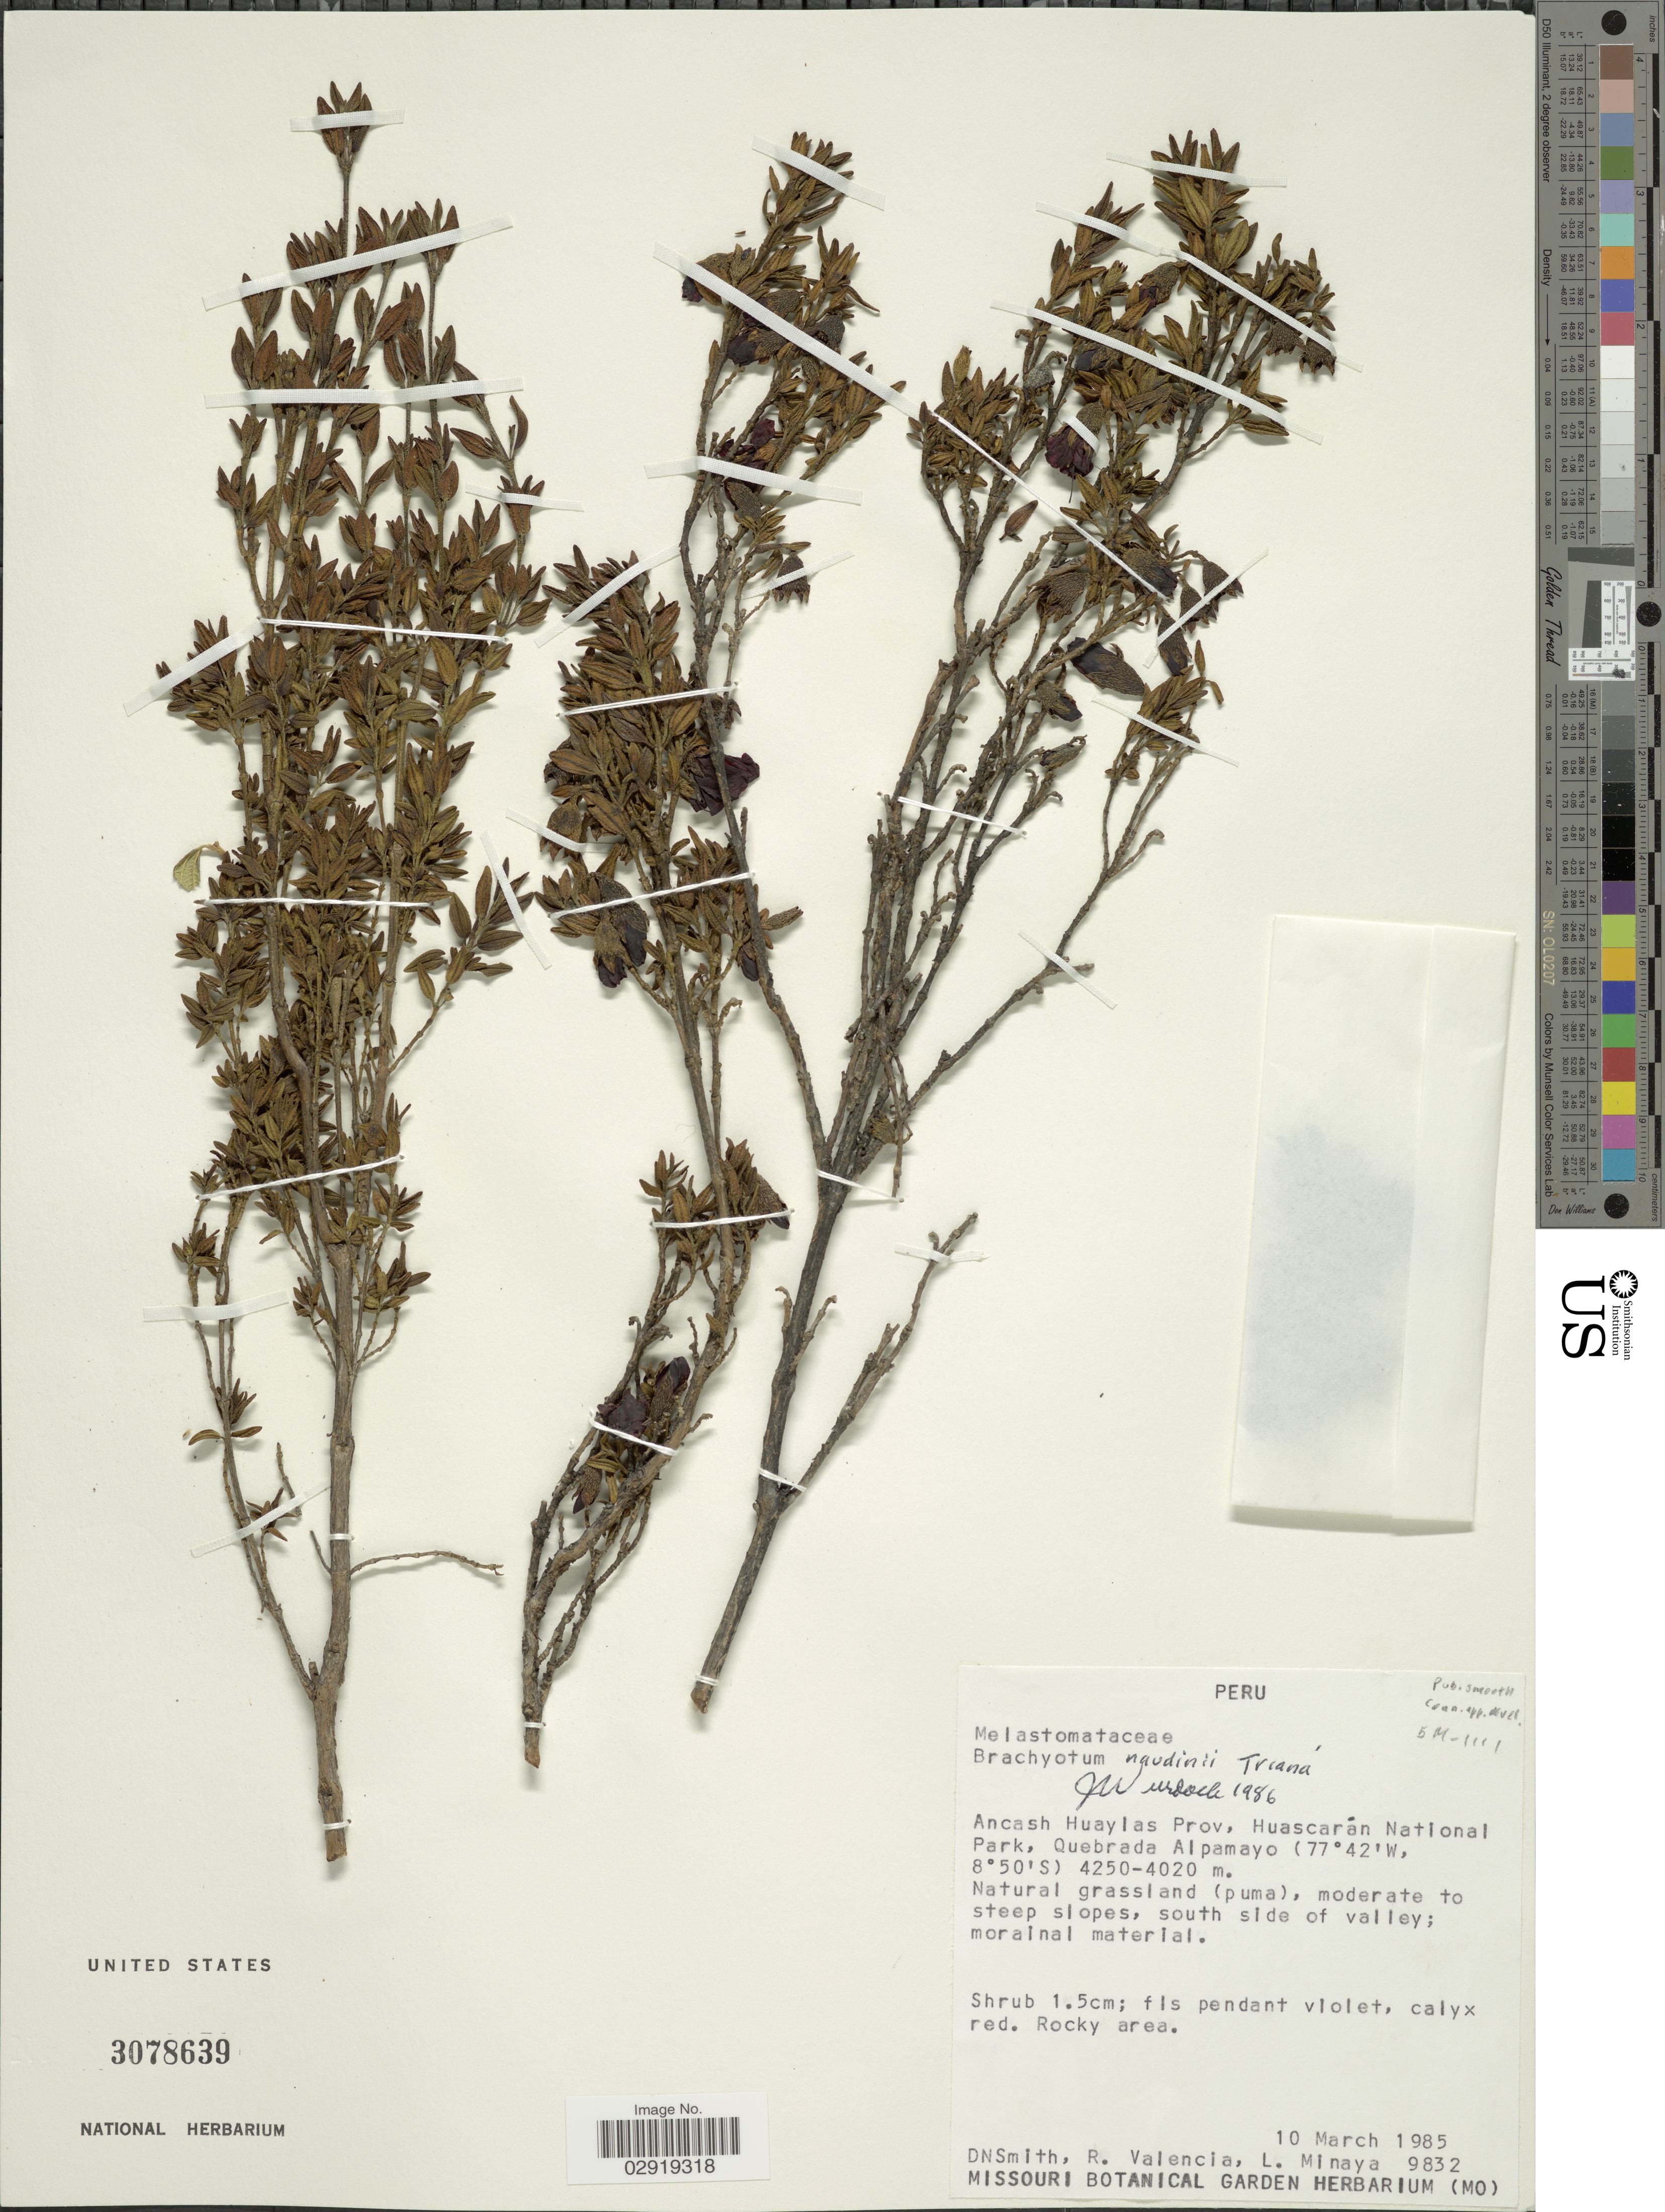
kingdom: Plantae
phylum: Tracheophyta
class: Magnoliopsida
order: Myrtales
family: Melastomataceae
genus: Brachyotum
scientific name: Brachyotum naudinii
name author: Triana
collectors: D. Smith, R. Valencia & L. Minaya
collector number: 9832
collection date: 1985-03-10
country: Peru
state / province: Ancash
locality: Huaylas Prov, Huascarán National Park, Quebrada Alpamayo.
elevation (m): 4020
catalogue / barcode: US 3078639